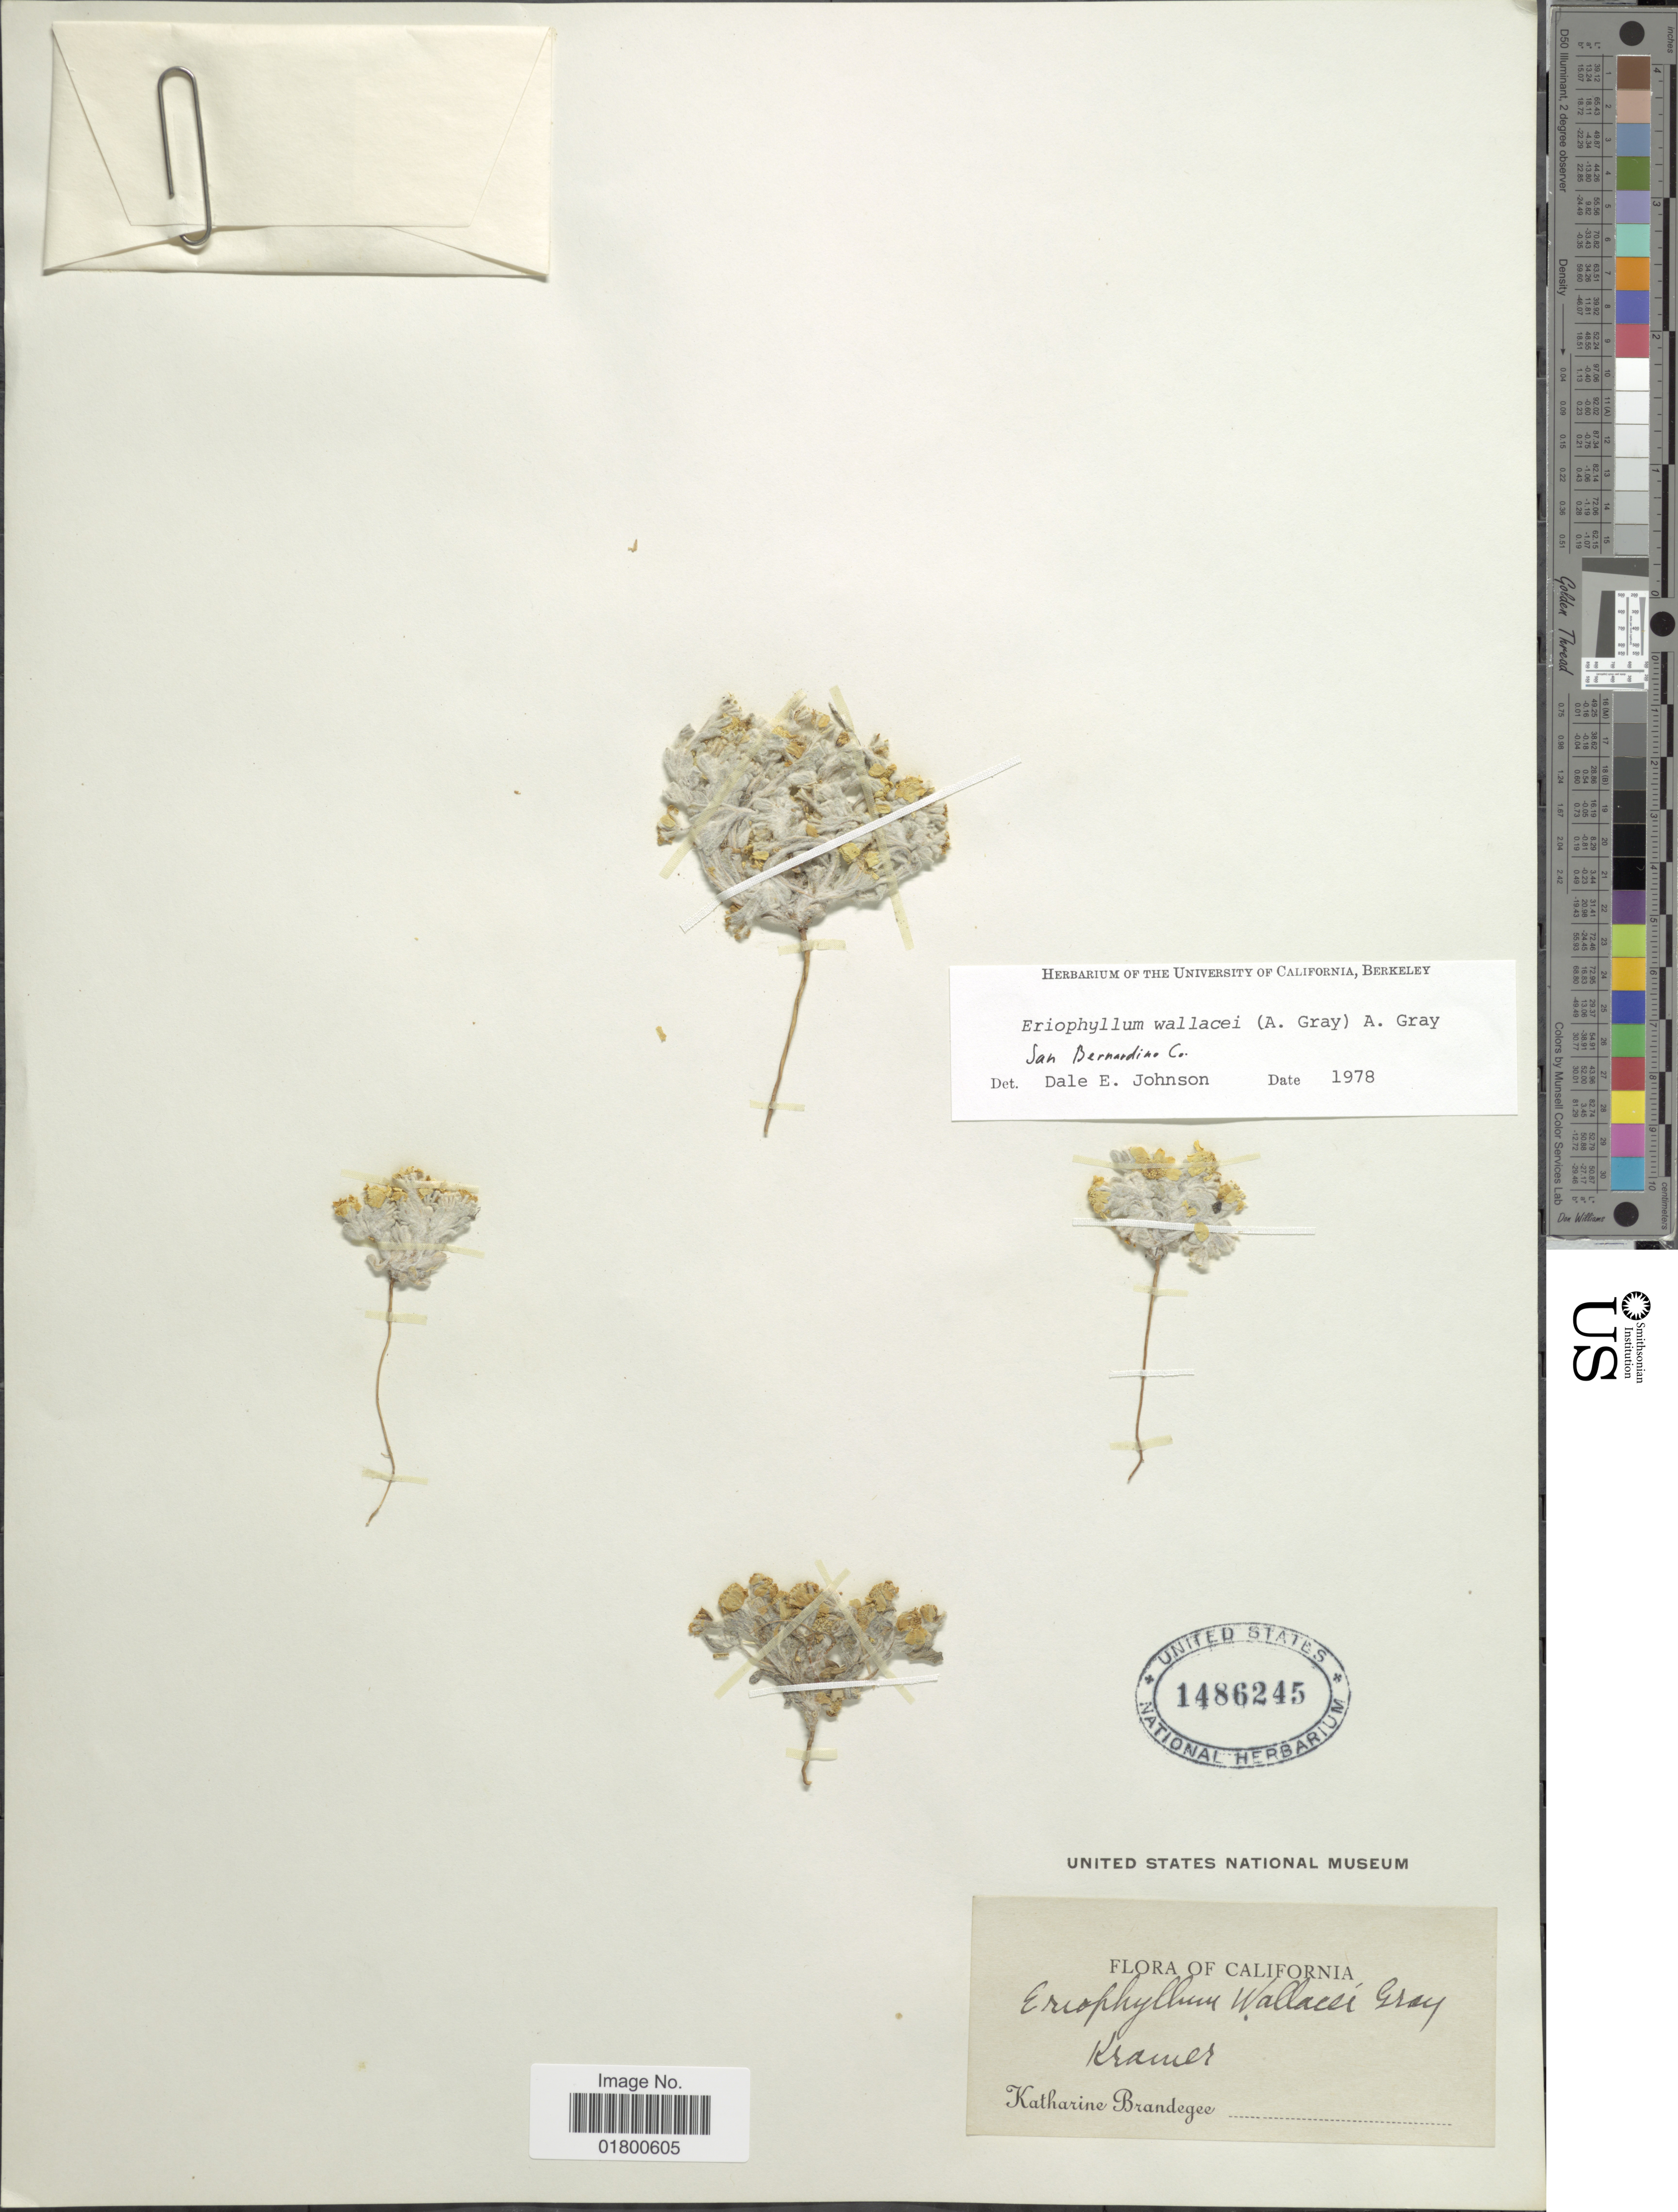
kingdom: Plantae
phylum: Tracheophyta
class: Magnoliopsida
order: Asterales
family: Asteraceae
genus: Eriophyllum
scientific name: Eriophyllum wallacei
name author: (A. Gray) A. Gray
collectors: M. K. Brandegee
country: United States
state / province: California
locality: Kramer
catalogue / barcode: US 1486245